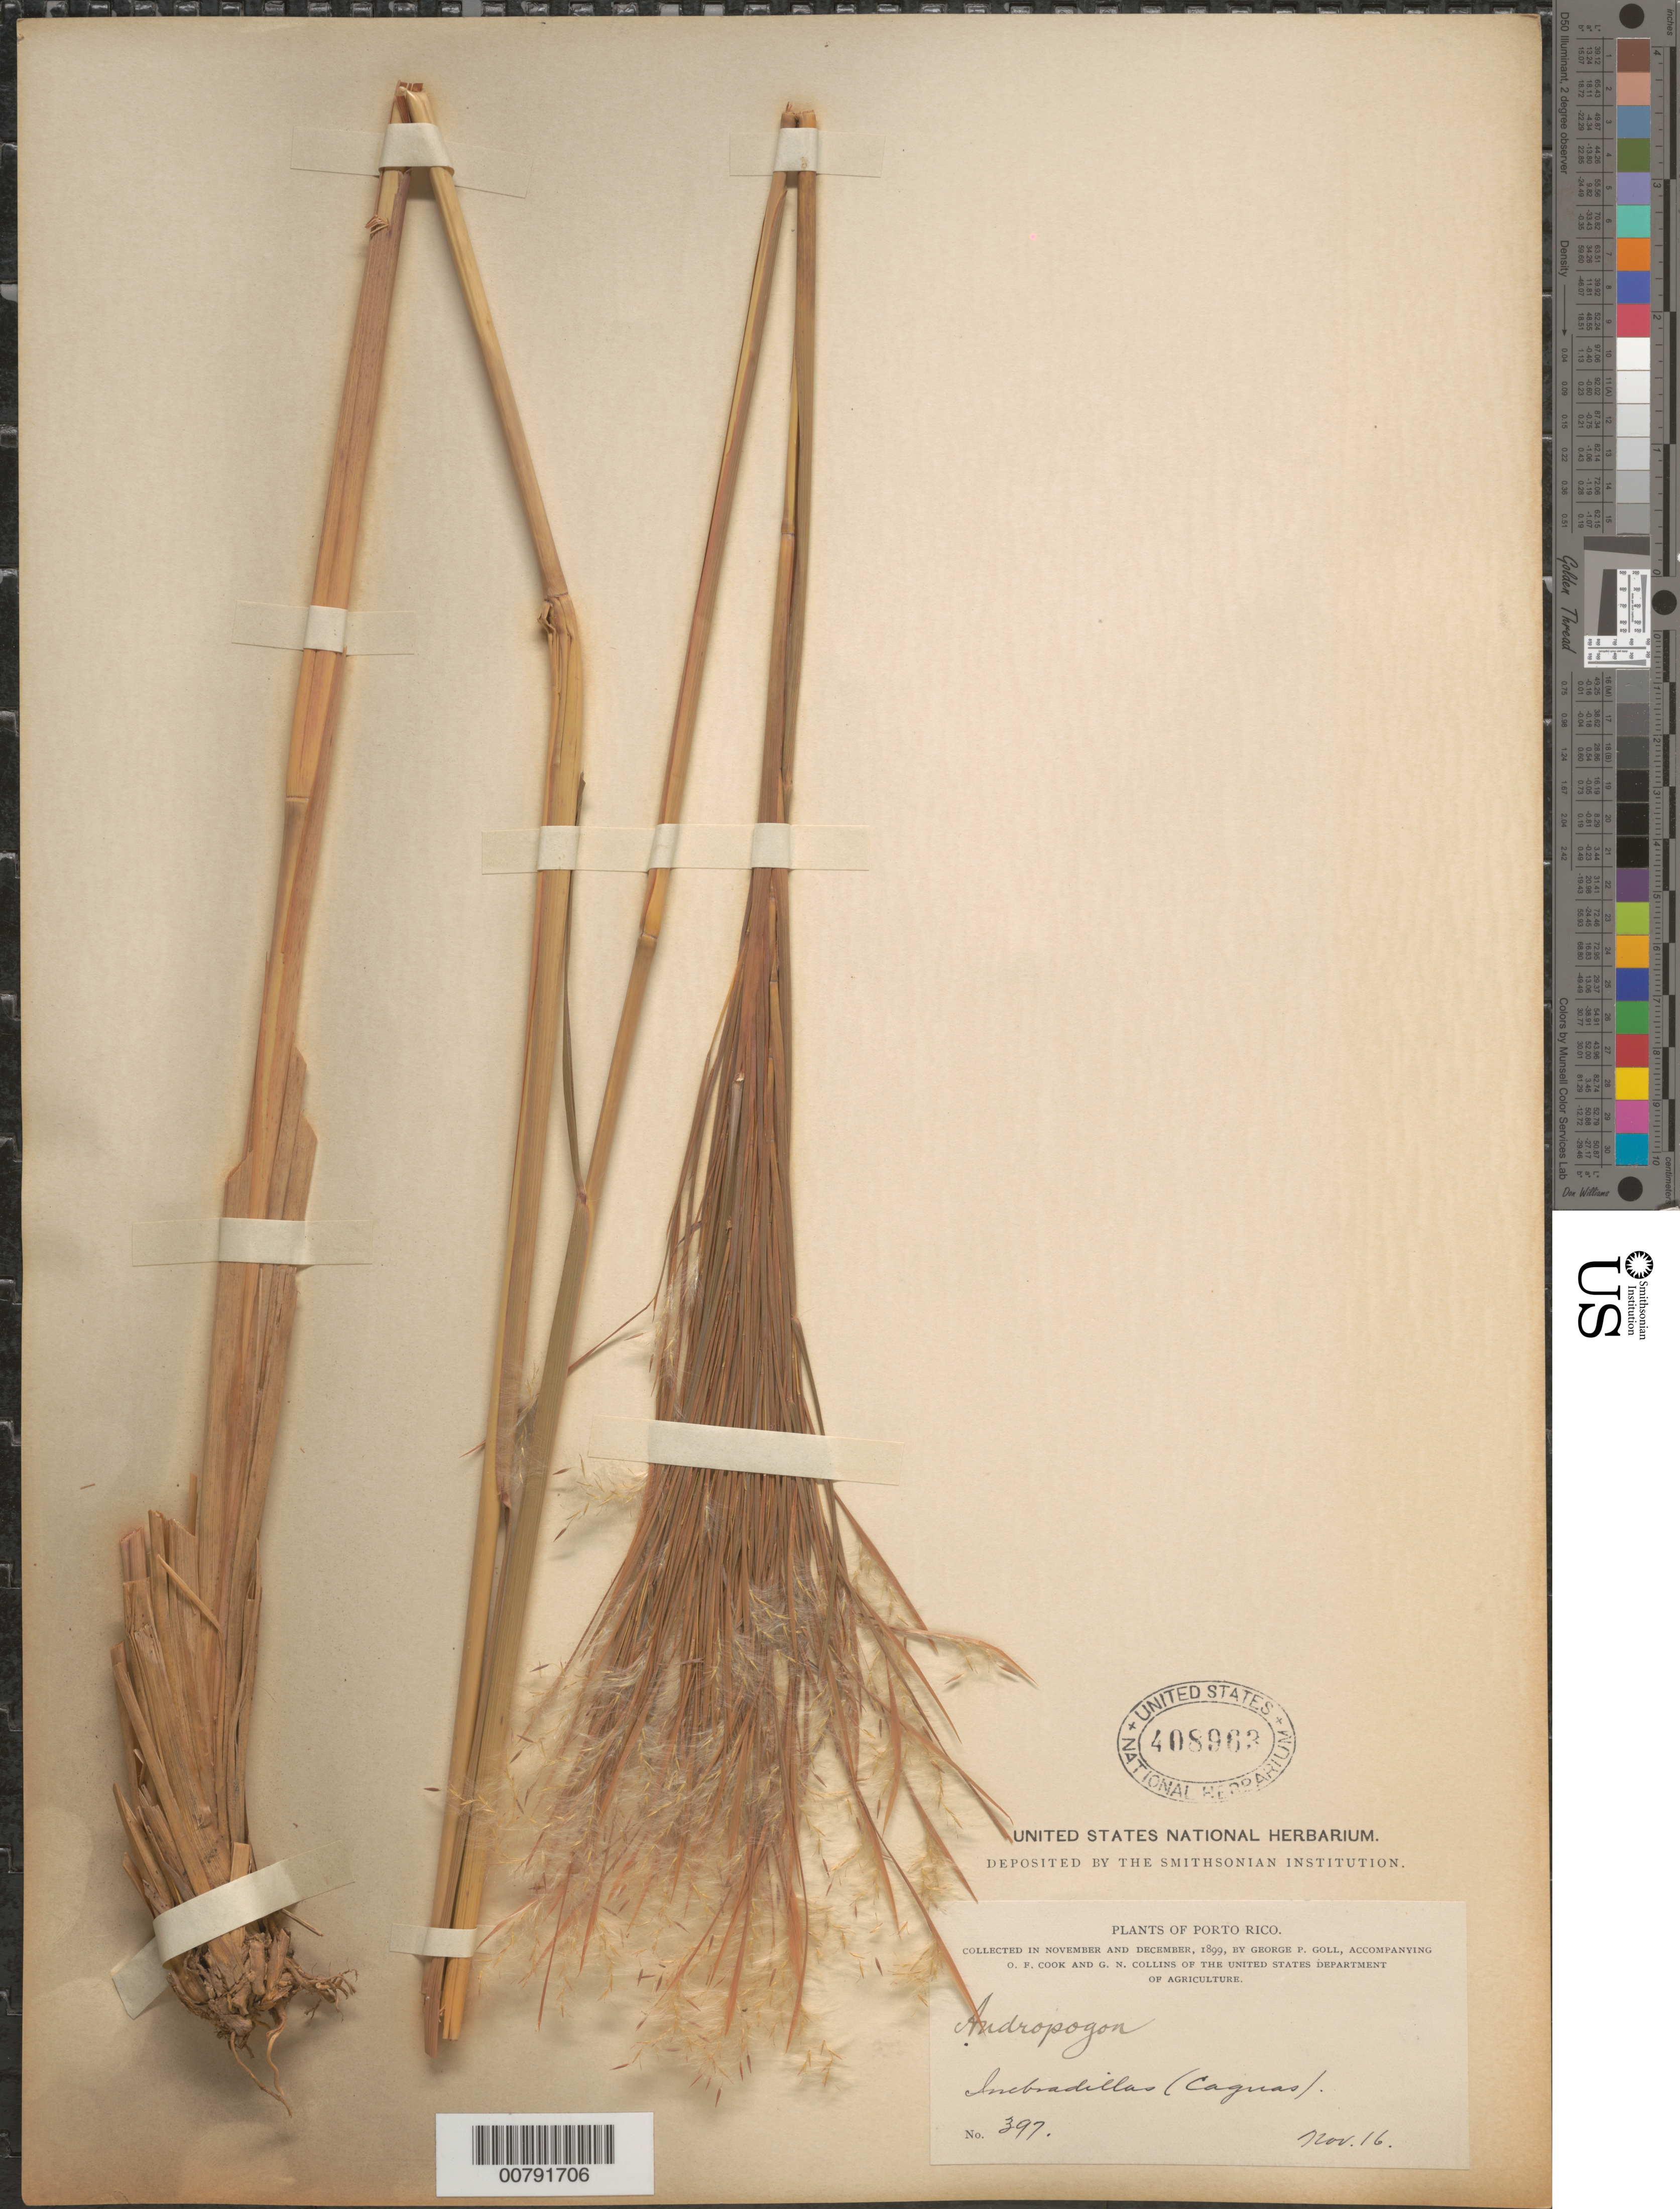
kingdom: Plantae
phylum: Tracheophyta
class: Liliopsida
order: Poales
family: Poaceae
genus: Andropogon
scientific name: Andropogon bicornis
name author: L.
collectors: G. Goll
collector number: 397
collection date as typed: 16 Nov 1899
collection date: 1899-11-16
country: Puerto Rico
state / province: Caguas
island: Puerto Rico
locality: Quebradillas (Caguas)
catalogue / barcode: US 408963